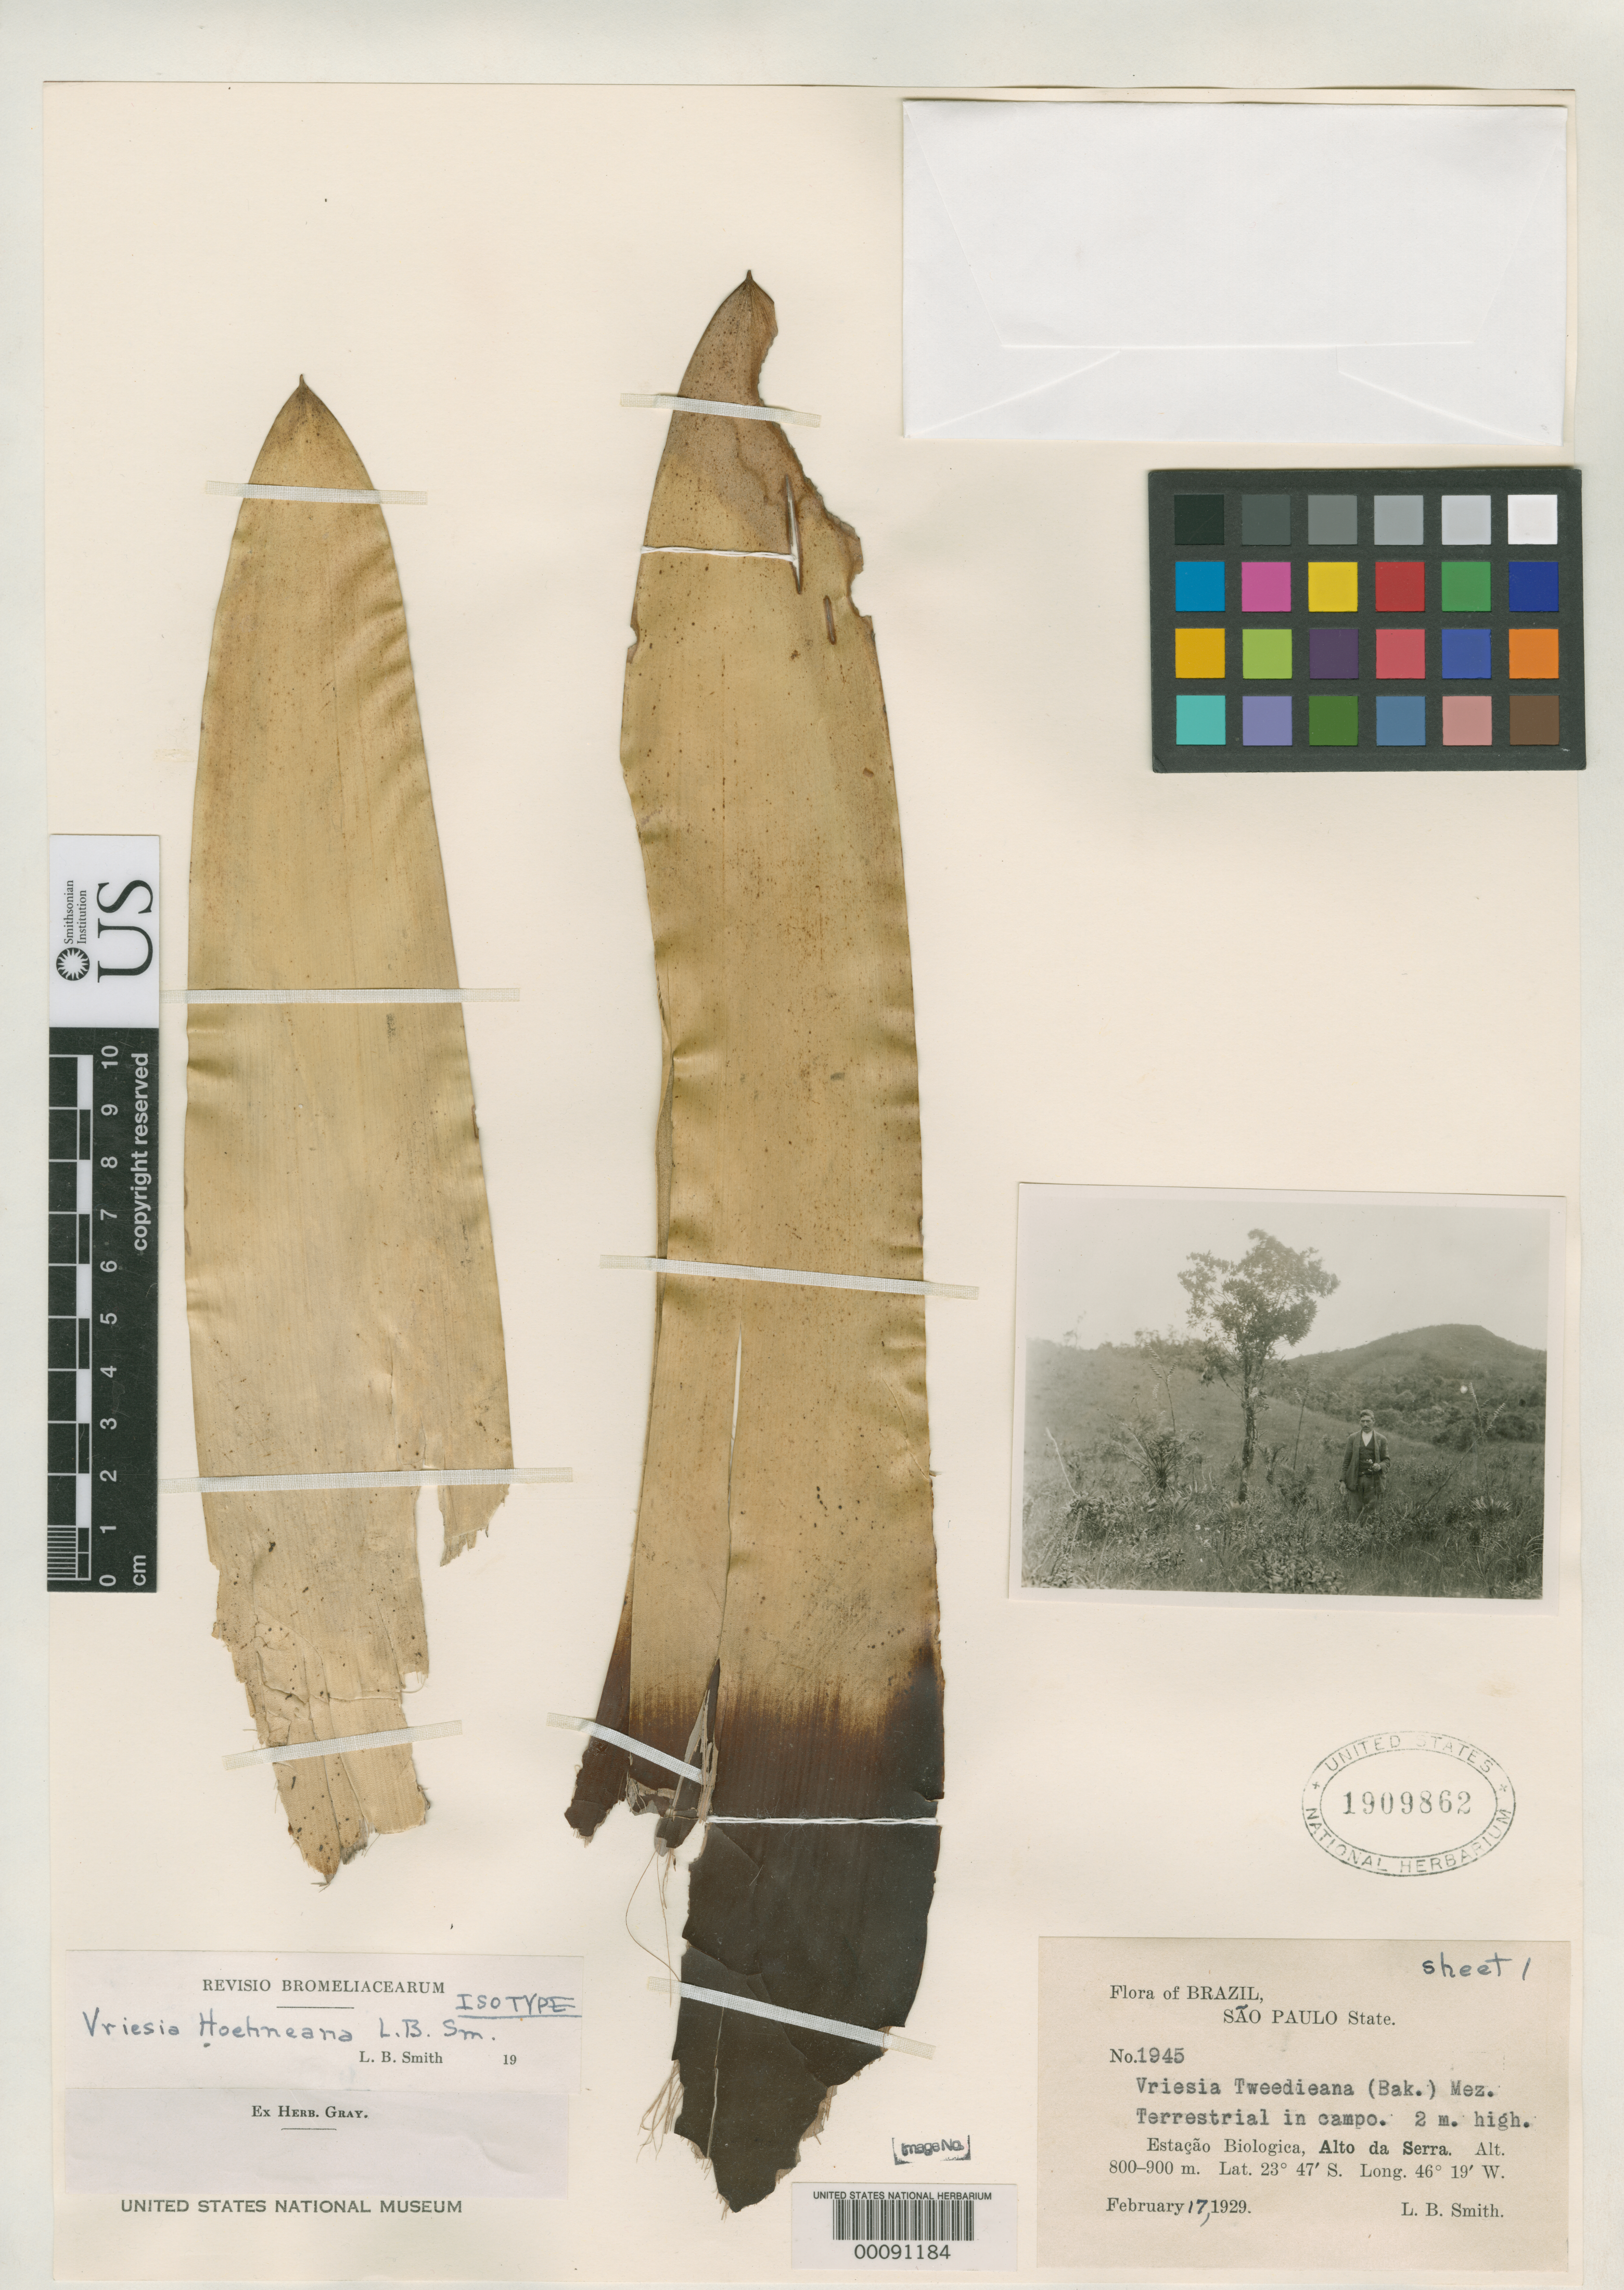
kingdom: Plantae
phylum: Tracheophyta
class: Liliopsida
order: Poales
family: Bromeliaceae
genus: Vriesea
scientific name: Vriesea hoehneana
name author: L.B. Sm.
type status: Isotype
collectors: L. Smith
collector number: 1945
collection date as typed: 1929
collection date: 1929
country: Brazil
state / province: São Paulo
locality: Alto da Serra, Estacao Biologica.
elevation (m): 800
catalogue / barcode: US 1909862